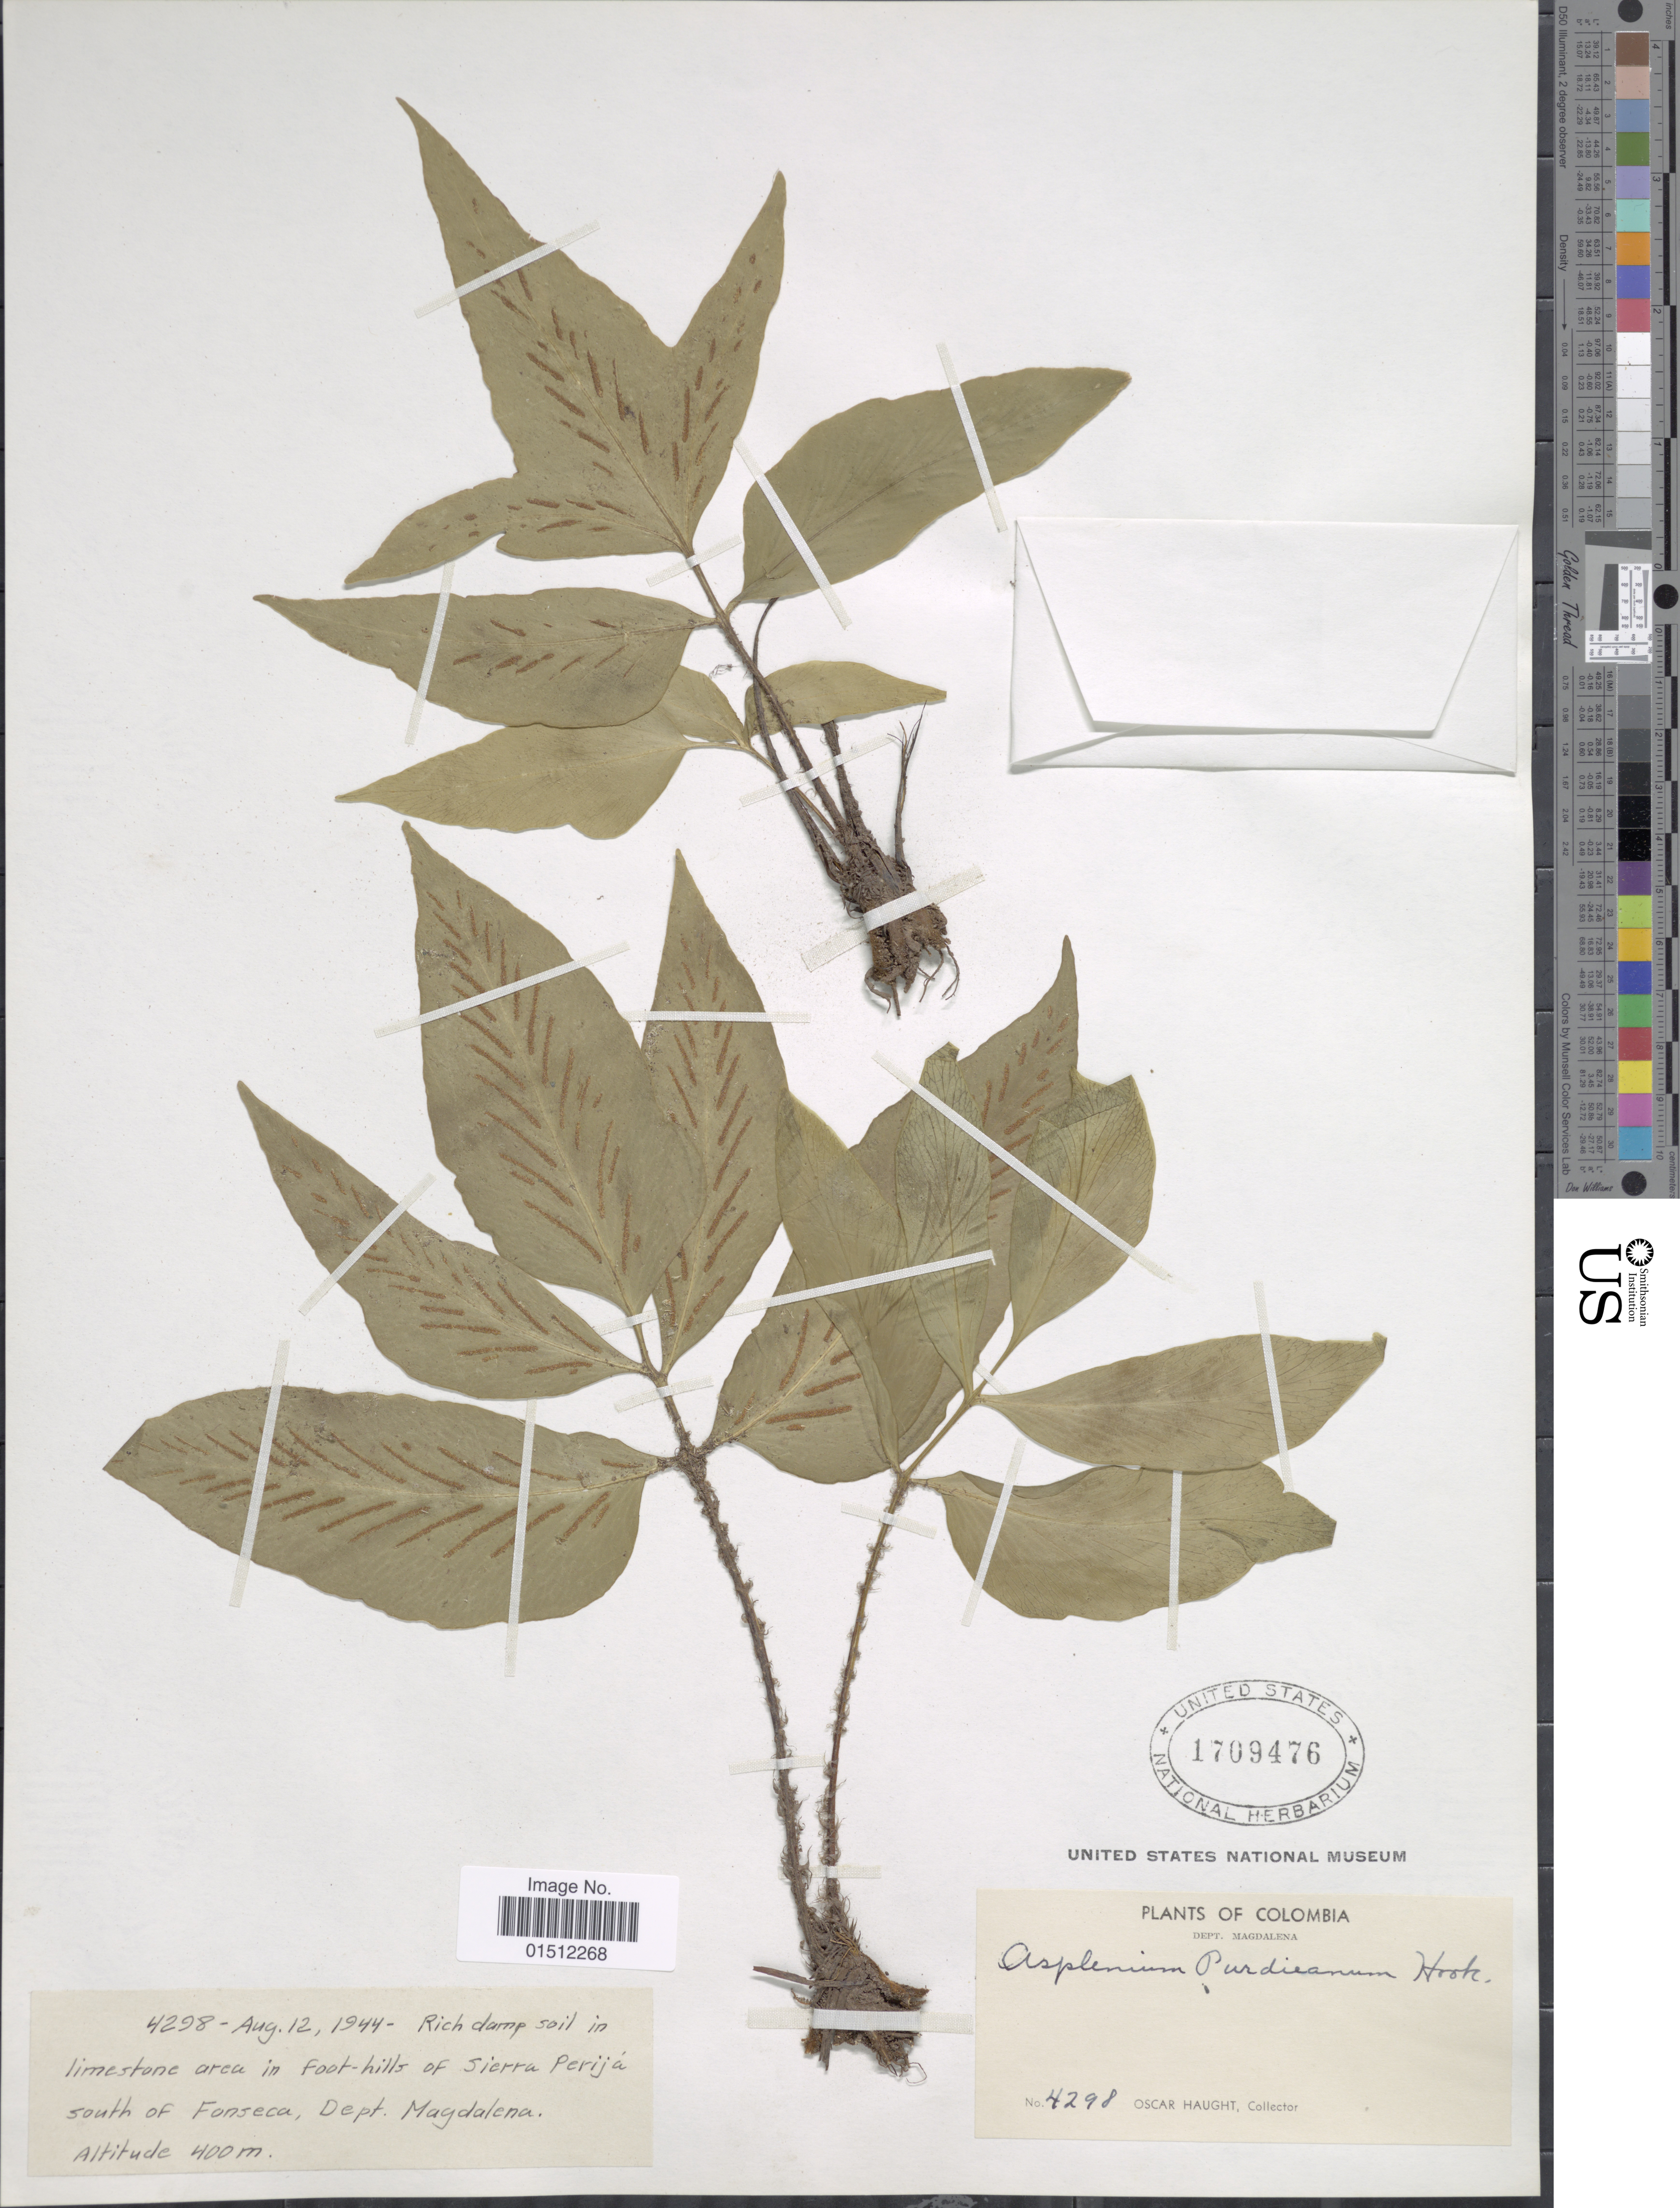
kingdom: Plantae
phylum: Tracheophyta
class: Polypodiopsida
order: Polypodiales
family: Aspleniaceae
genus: Asplenium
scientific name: Asplenium purdieanum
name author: Hook.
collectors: O. L. Haught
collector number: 4298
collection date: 1944-08-12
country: Colombia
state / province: Magdalena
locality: Rich damp soil in limestone area in foot-hills of Sierra perija south of Fonseca, Dept. Magdalena.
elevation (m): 400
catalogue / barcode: US 1709476